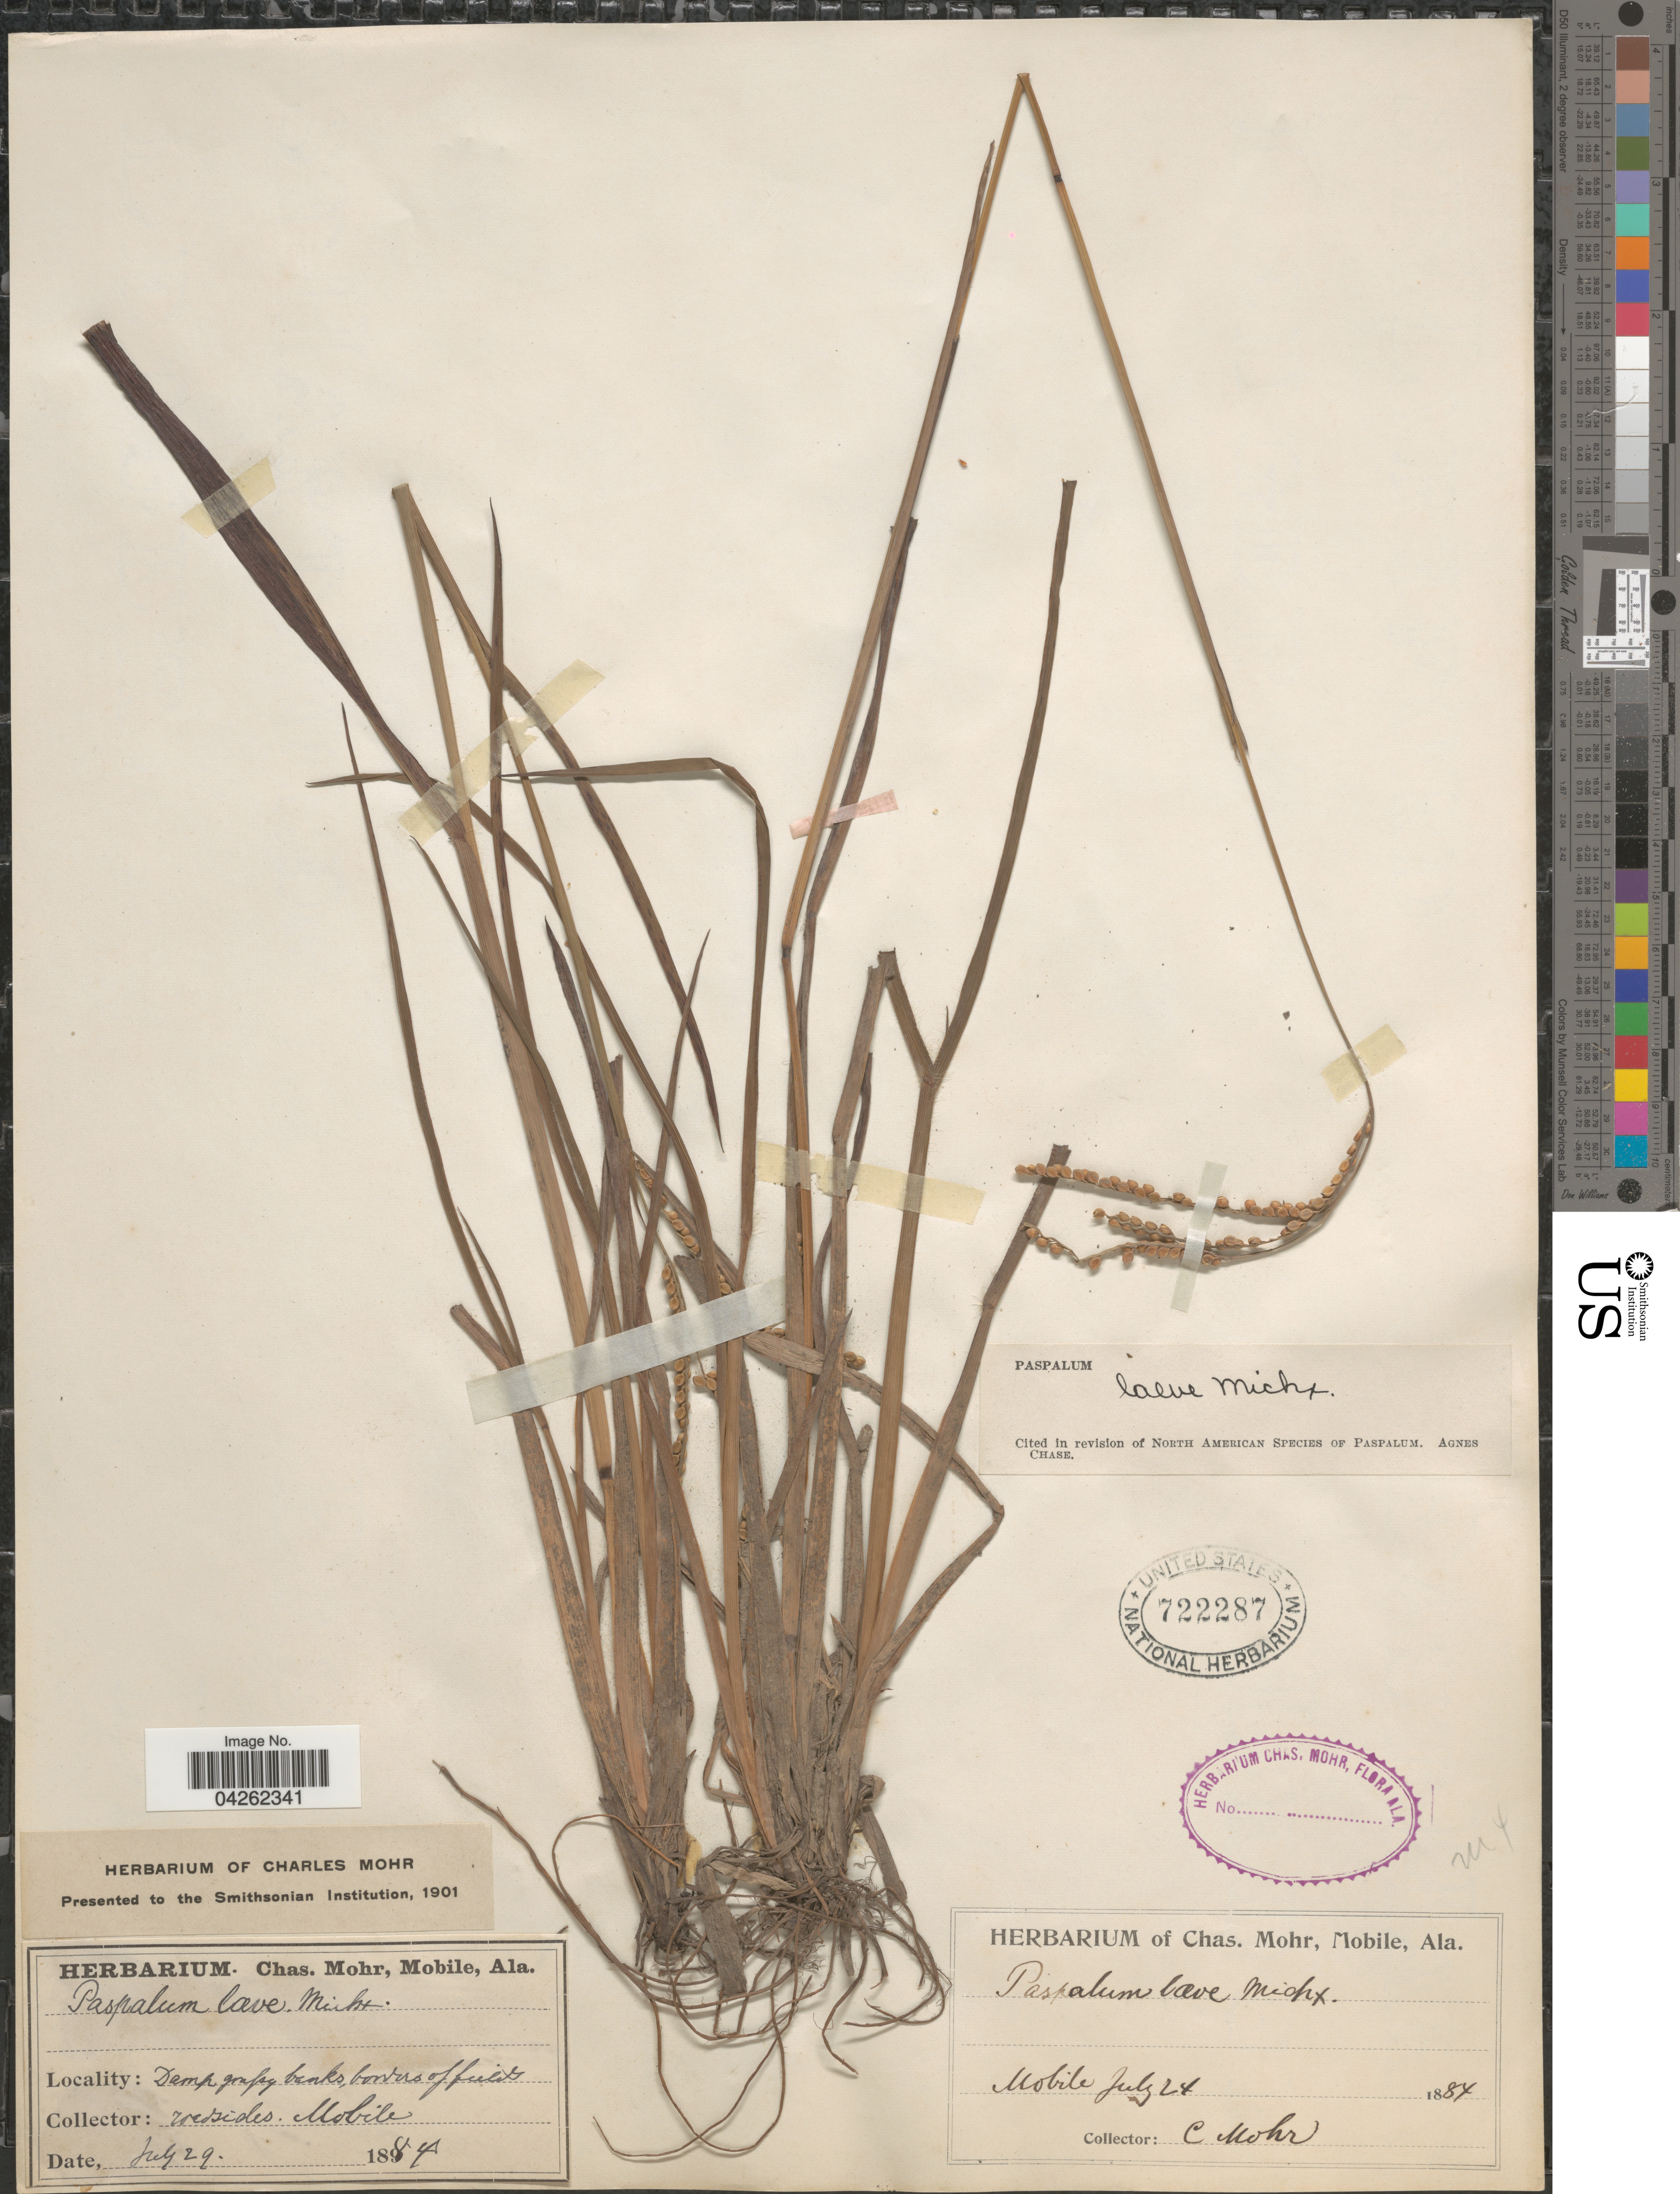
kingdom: Plantae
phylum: Tracheophyta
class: Liliopsida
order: Poales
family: Poaceae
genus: Paspalum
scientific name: Paspalum laeve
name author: Michx.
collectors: Mohr, C. T. (herbarium)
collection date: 1884-07-24/1884-07-29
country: United States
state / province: Alabama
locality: Damp grassy banks, borders of fields. Roadsides, Mobile.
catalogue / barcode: US 722287